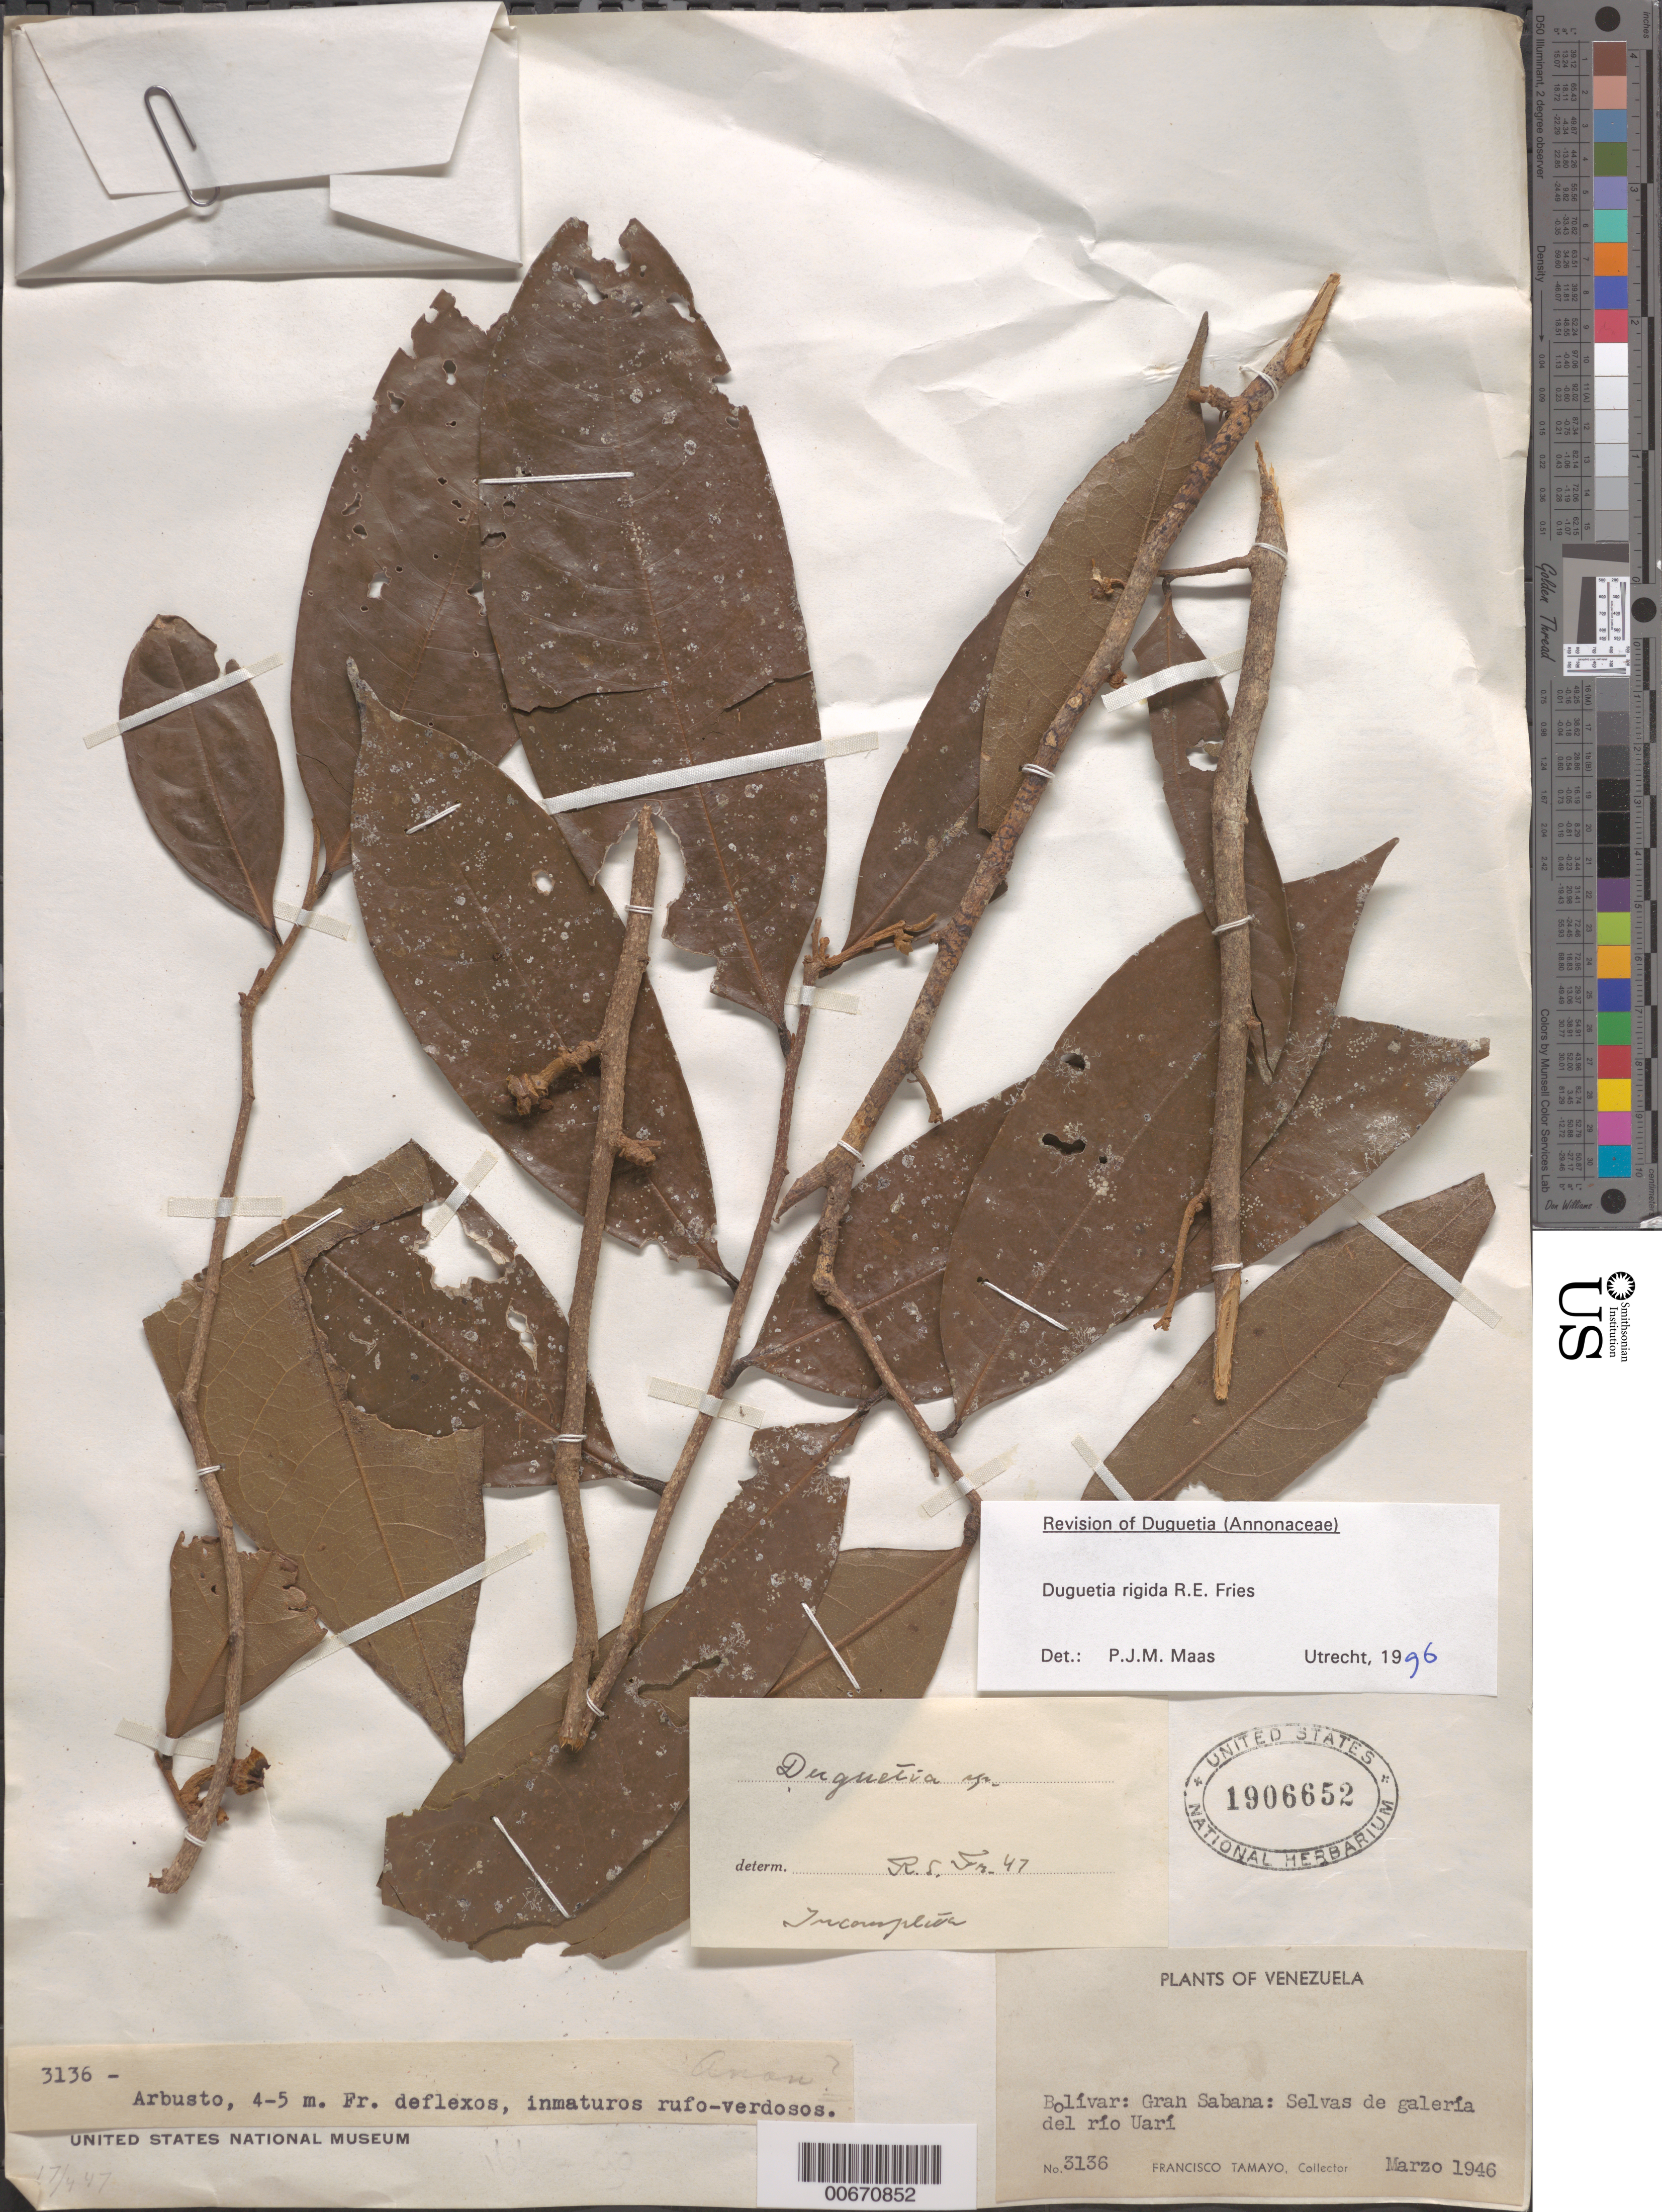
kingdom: Plantae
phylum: Tracheophyta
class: Magnoliopsida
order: Magnoliales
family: Annonaceae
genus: Duguetia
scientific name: Duguetia rigida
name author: R.E. Fr.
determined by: Maas, Paul J. M.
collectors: F. Tamayo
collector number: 3136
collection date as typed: Mar-46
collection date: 1946-03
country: Venezuela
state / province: Bolívar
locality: Gran Sabana, Río Uarí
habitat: Selvas de galería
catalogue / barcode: US 1906652